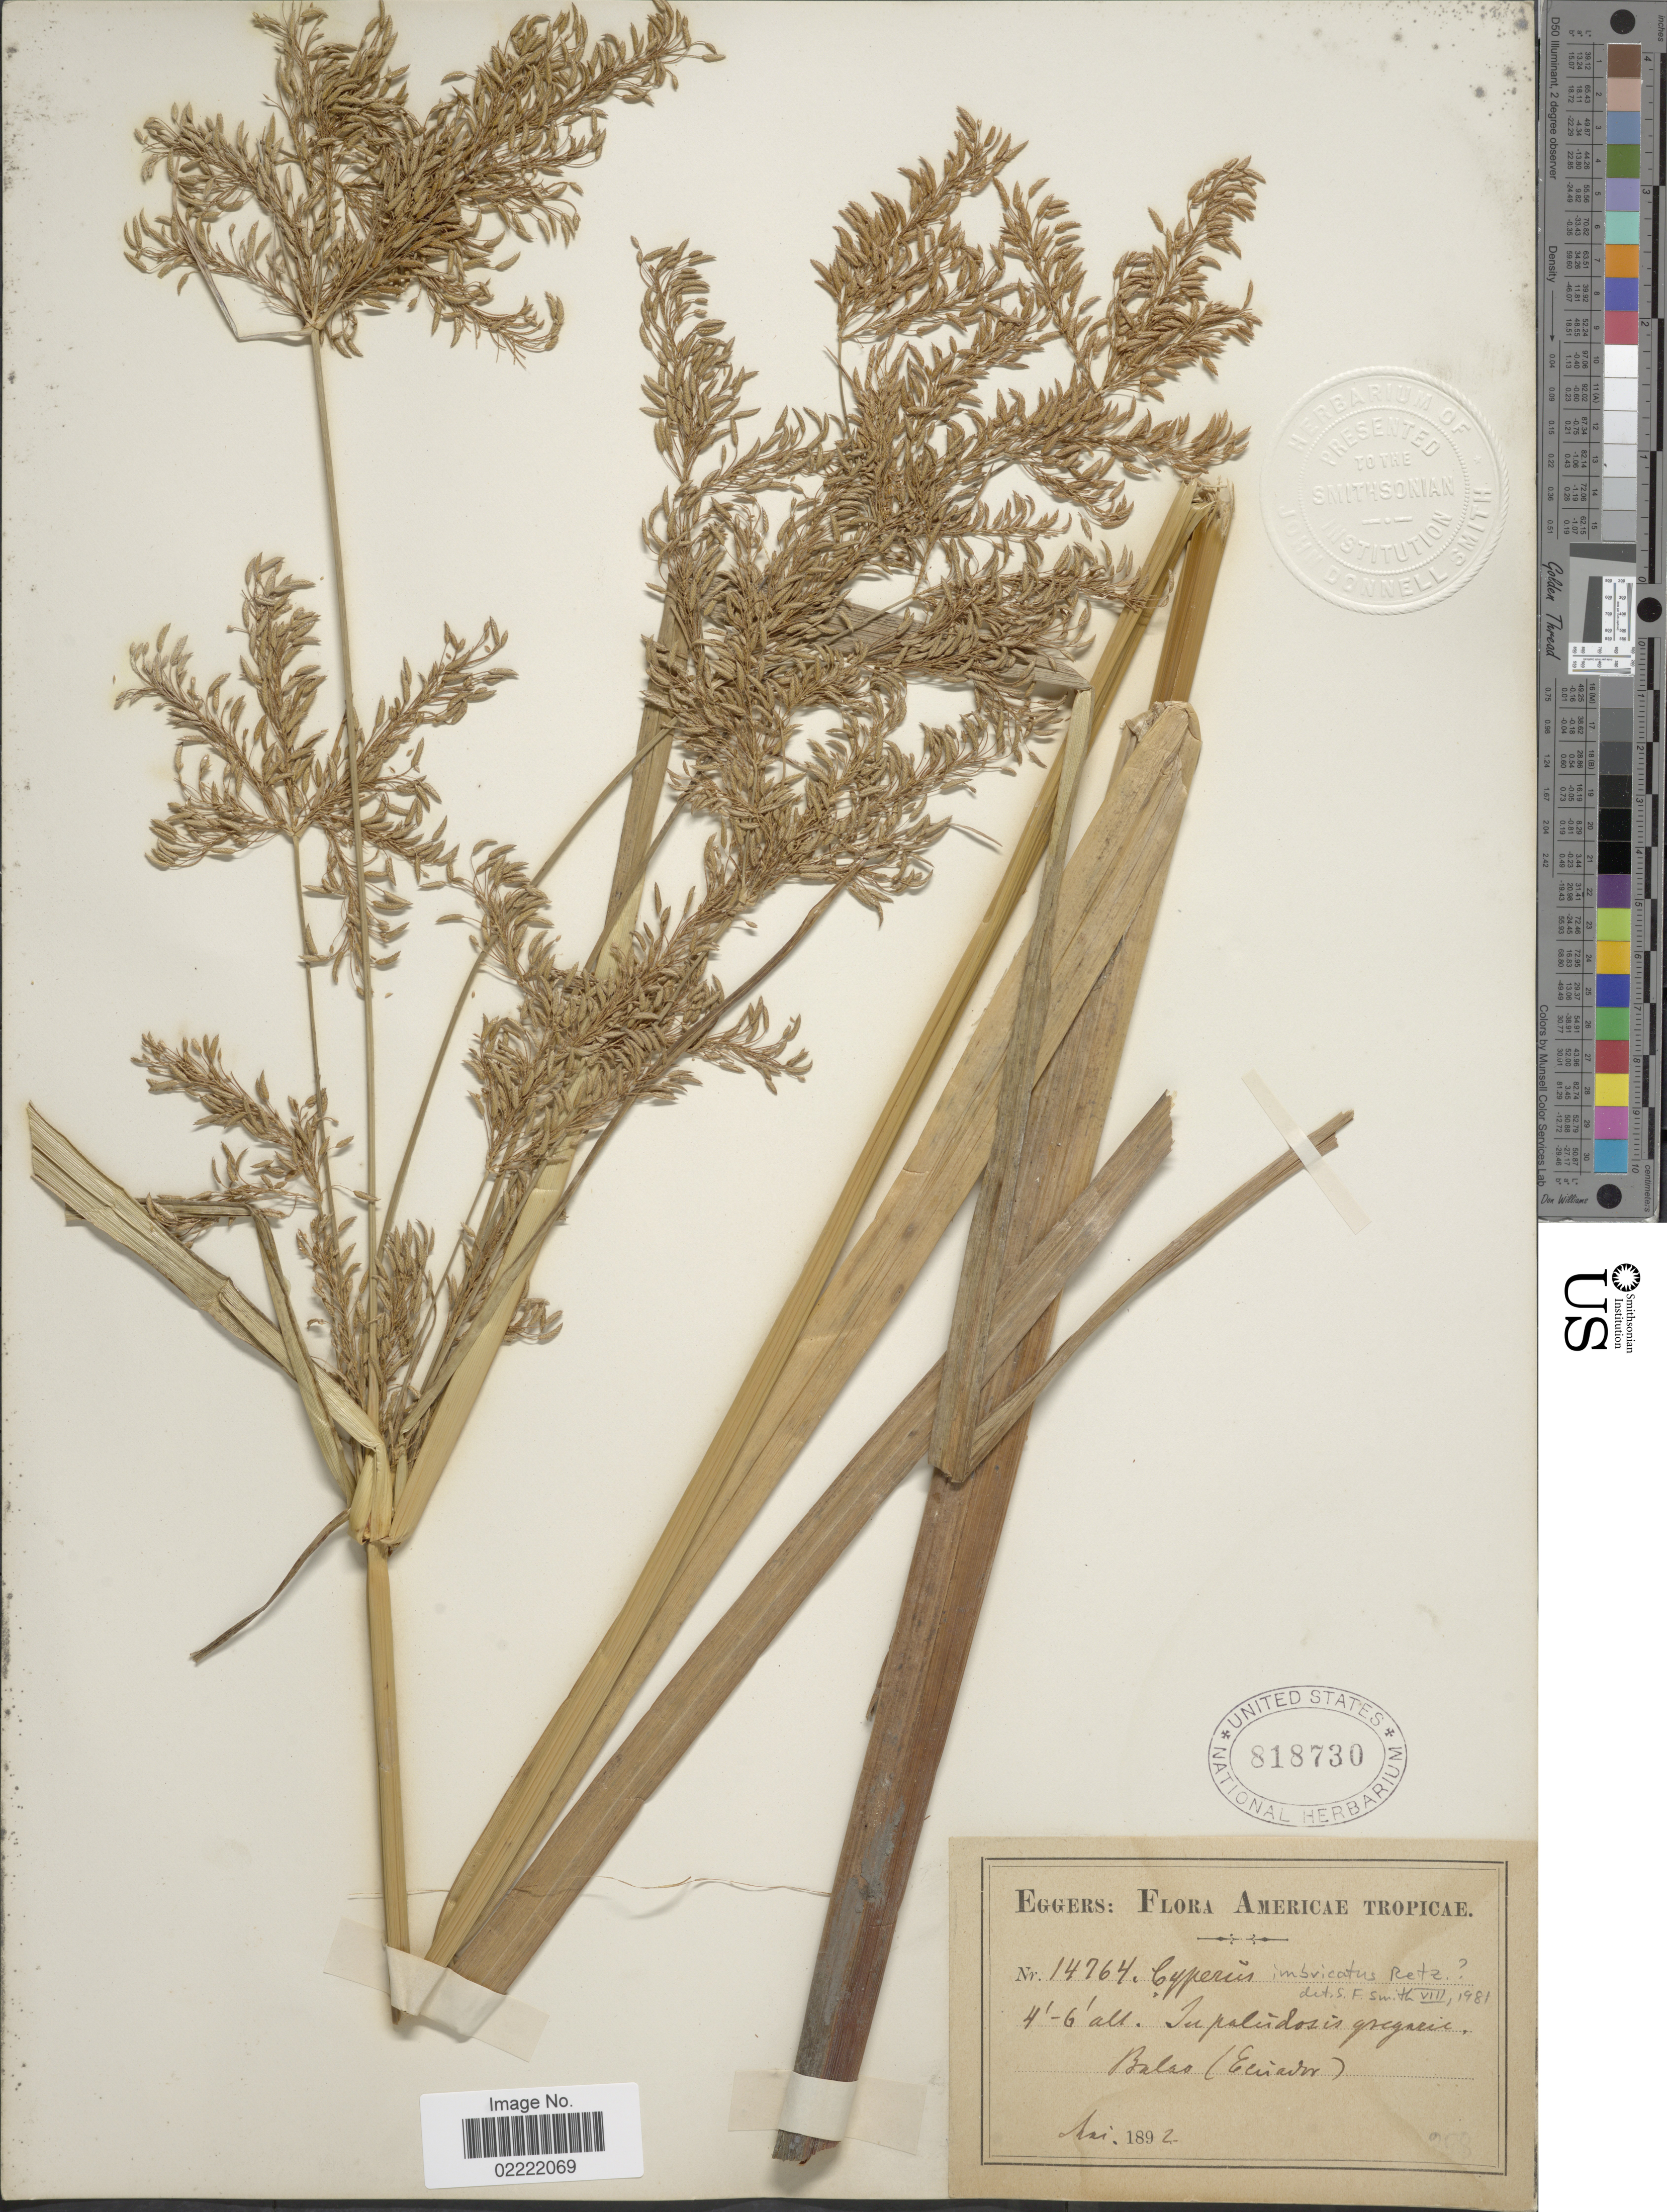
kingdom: Plantae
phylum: Tracheophyta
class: Liliopsida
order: Poales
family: Cyperaceae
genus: Cyperus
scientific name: Cyperus imbricatus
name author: Retz.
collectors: -. Eggers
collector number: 14764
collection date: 1892-05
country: Ecuador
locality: Balao (Ecuador)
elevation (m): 1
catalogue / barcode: US 818730